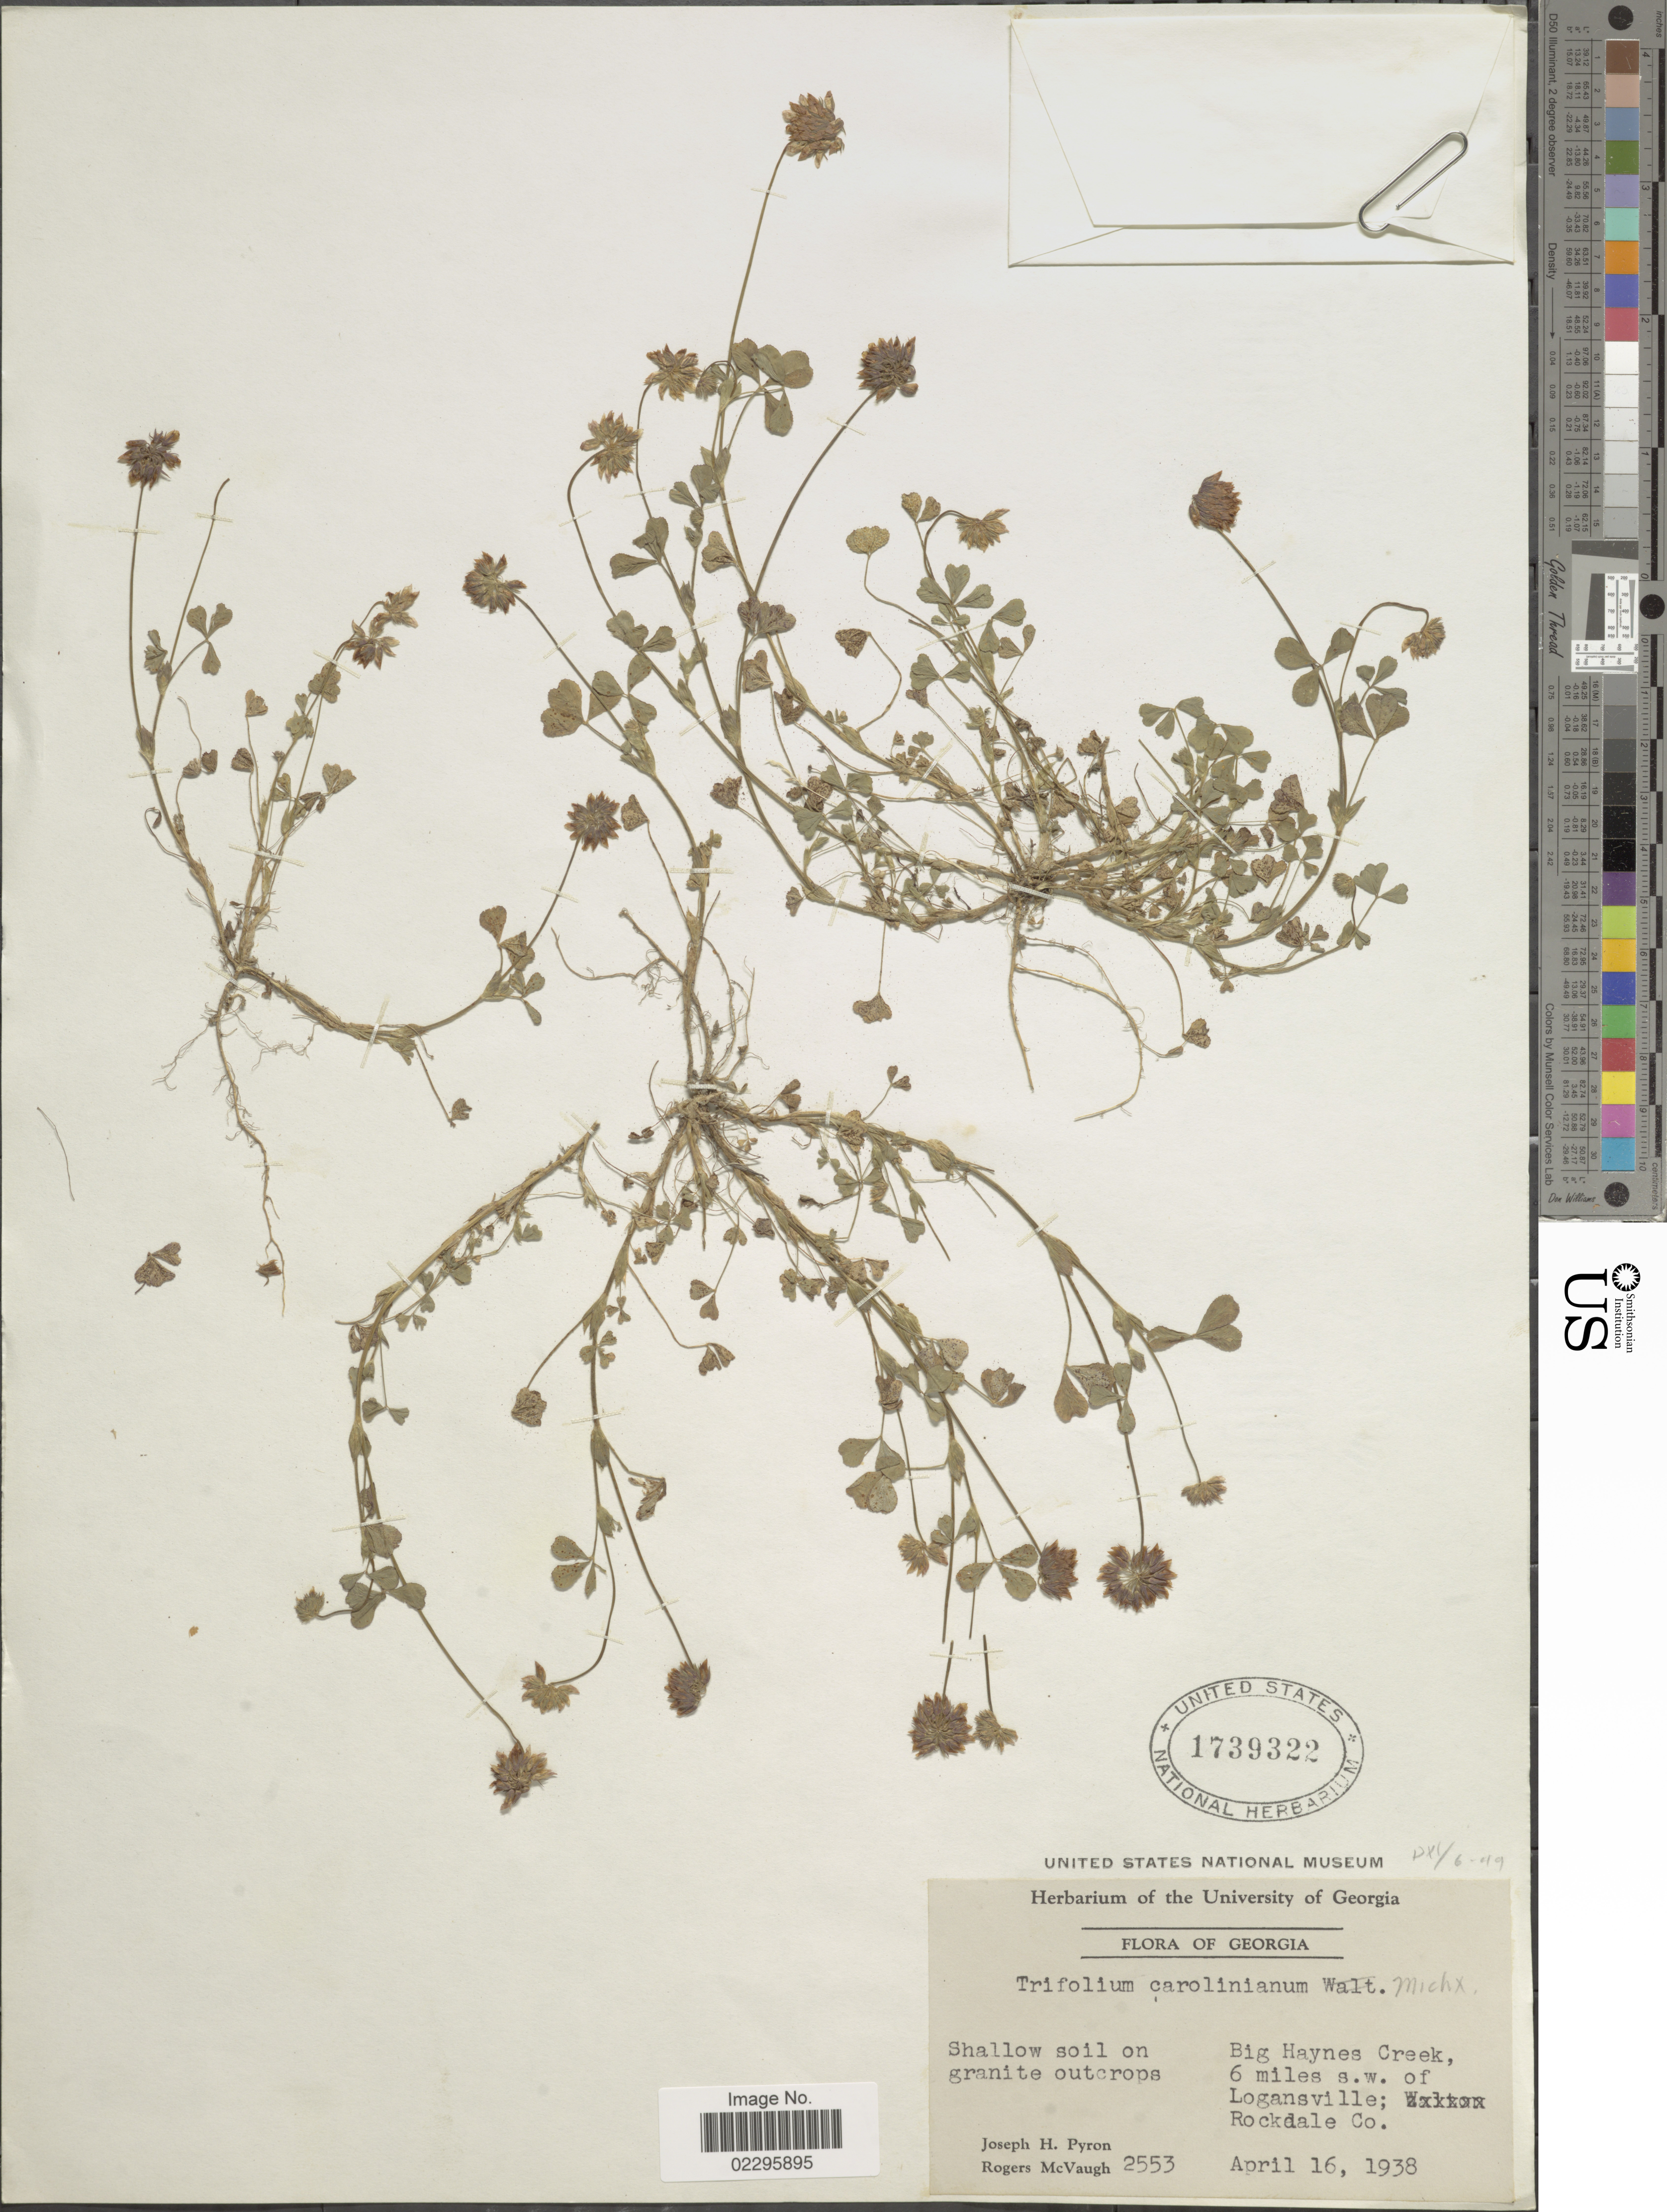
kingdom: Plantae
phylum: Tracheophyta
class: Magnoliopsida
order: Fabales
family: Fabaceae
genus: Trifolium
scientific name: Trifolium carolinianum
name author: Michx.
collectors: J. H. Pyron & R. McVaugh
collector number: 2553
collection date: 1938-04-16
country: United States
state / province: Georgia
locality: Big Haynes Creek, 6 miles s.w. of Logansville, Rockdale Co.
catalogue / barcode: US 1739322